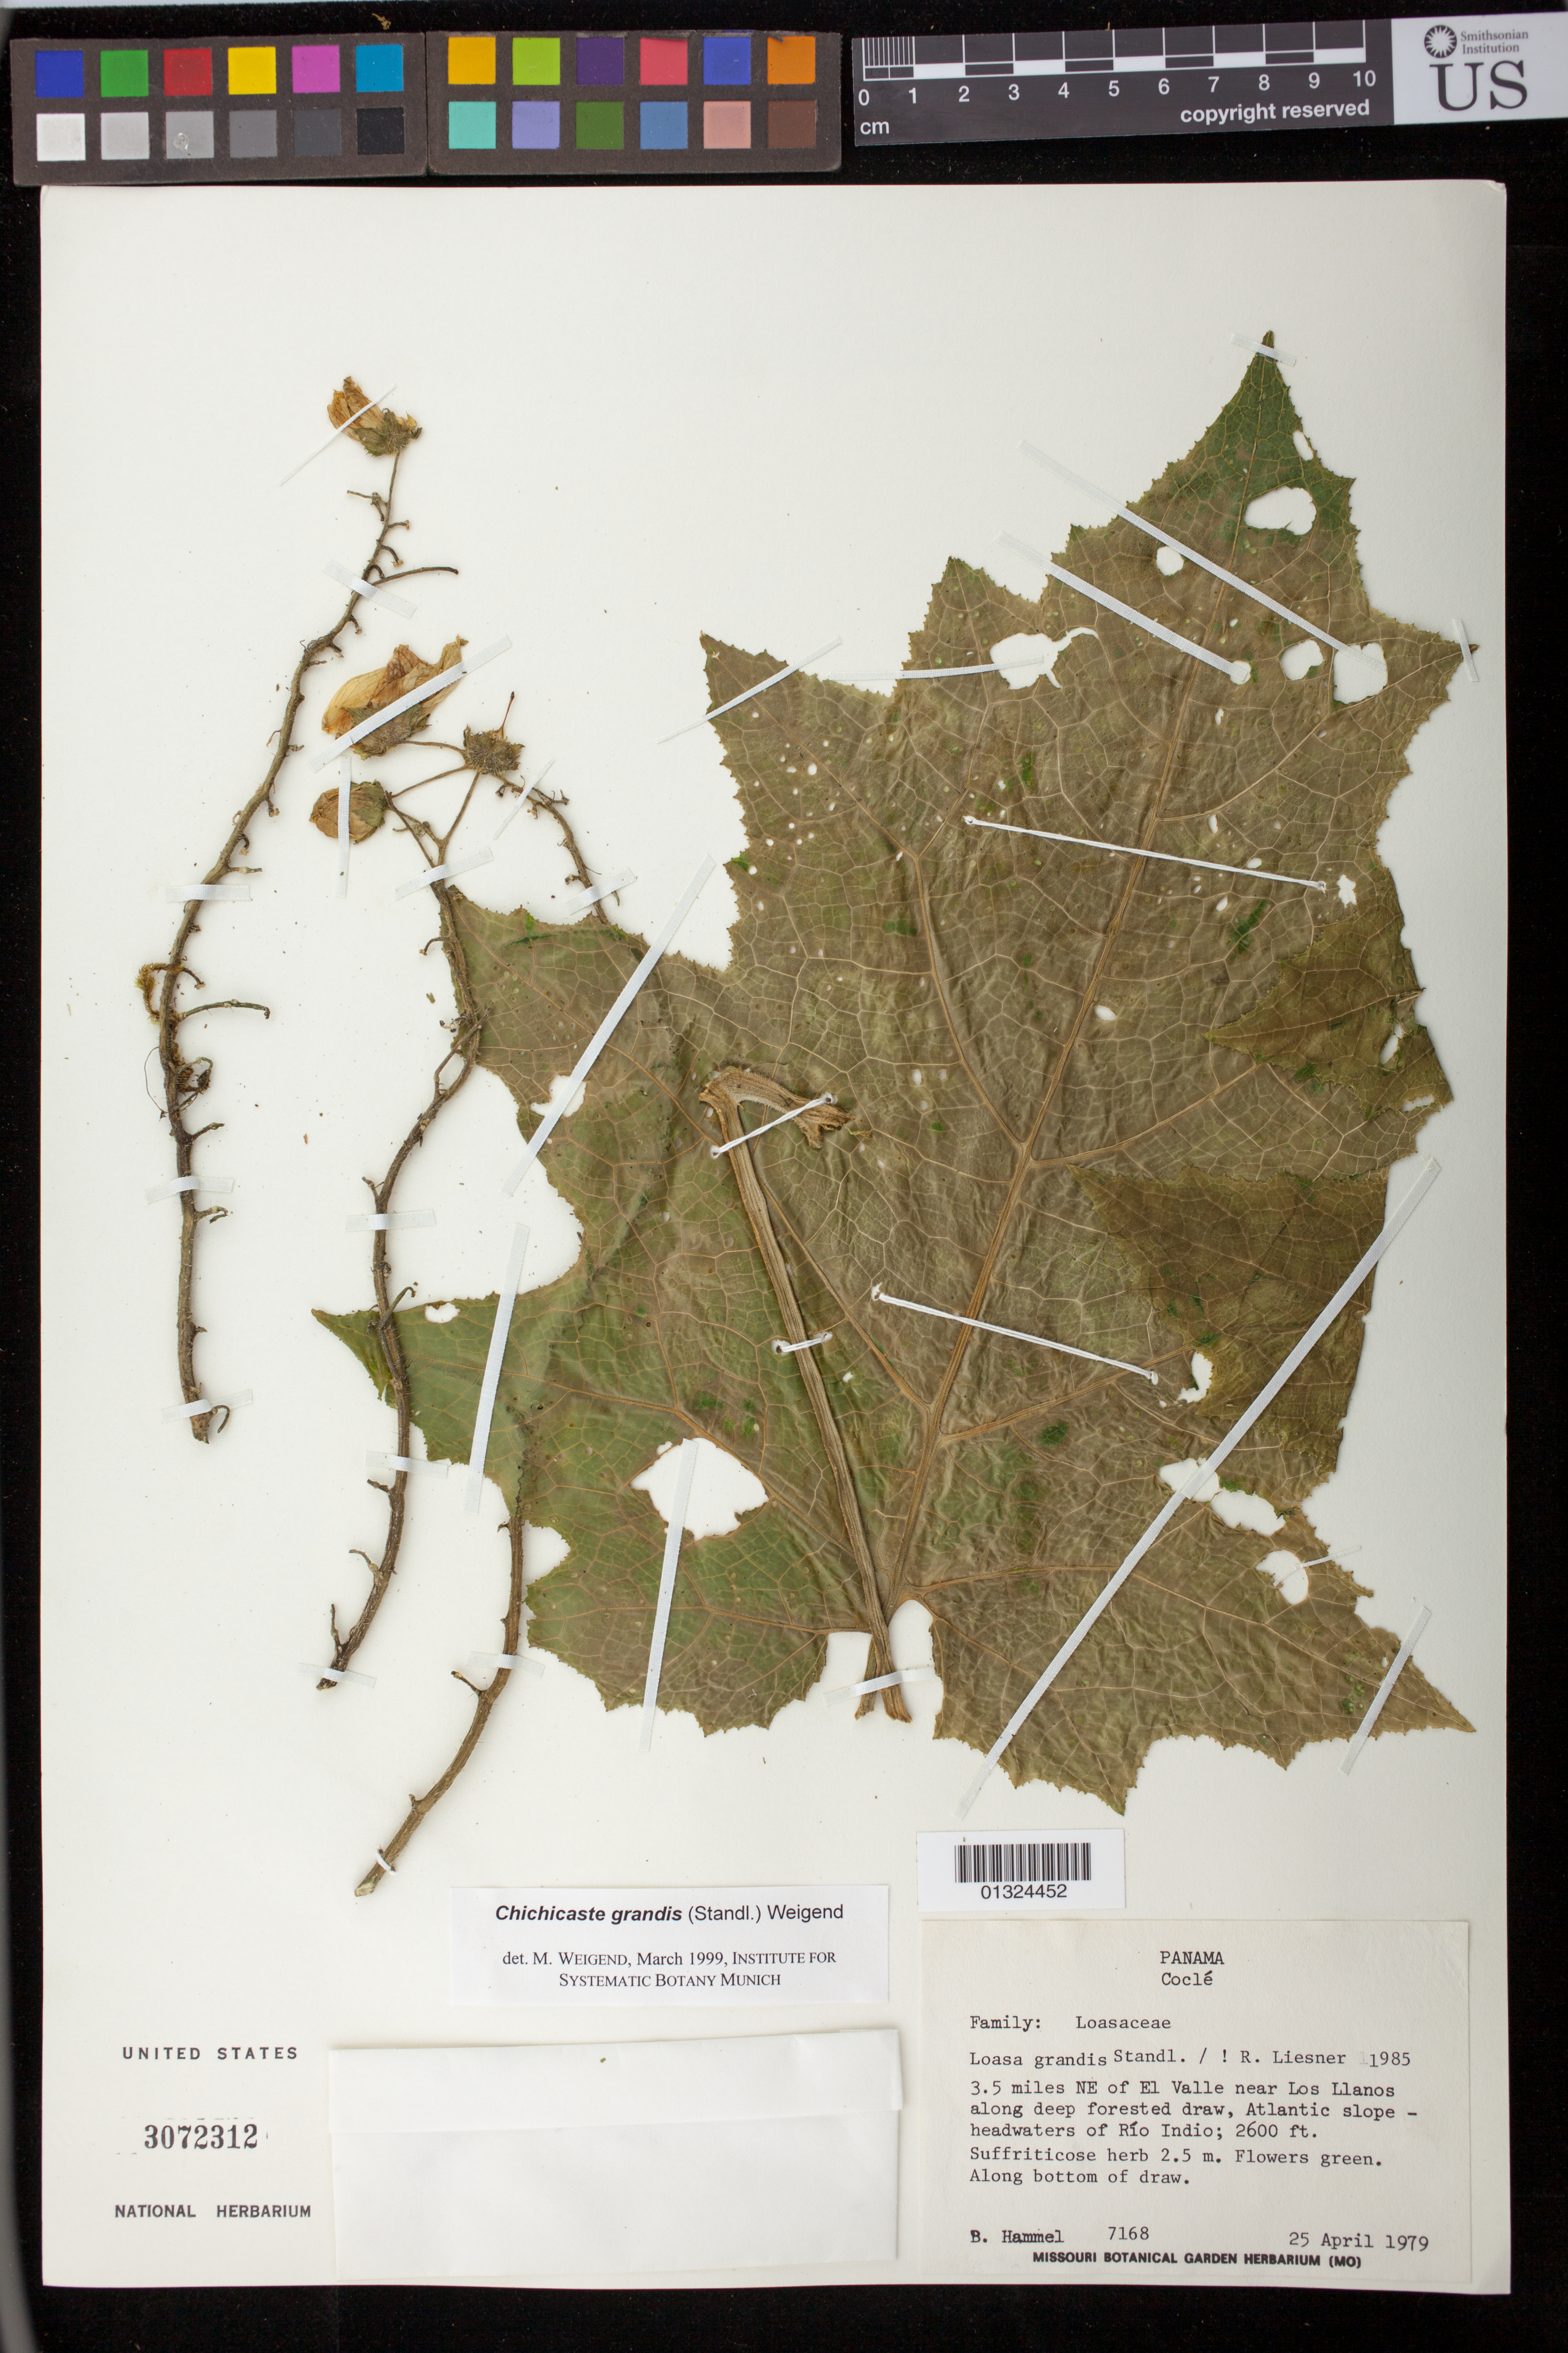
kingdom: Plantae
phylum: Tracheophyta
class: Magnoliopsida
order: Cornales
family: Loasaceae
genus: Aosa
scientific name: Aosa grandis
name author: (Standl.) R. H. Acuña & Weigend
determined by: Acuña, R. H.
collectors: B. Hammel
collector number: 7168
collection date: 1979-04-25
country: Panama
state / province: Coclé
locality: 3.5 miles NE of El Valle near Los Llanos along deep forested draw, Atlantic slope- headwaters of the Rio Indio.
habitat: at bottom of draw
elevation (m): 792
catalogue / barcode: US 3072312